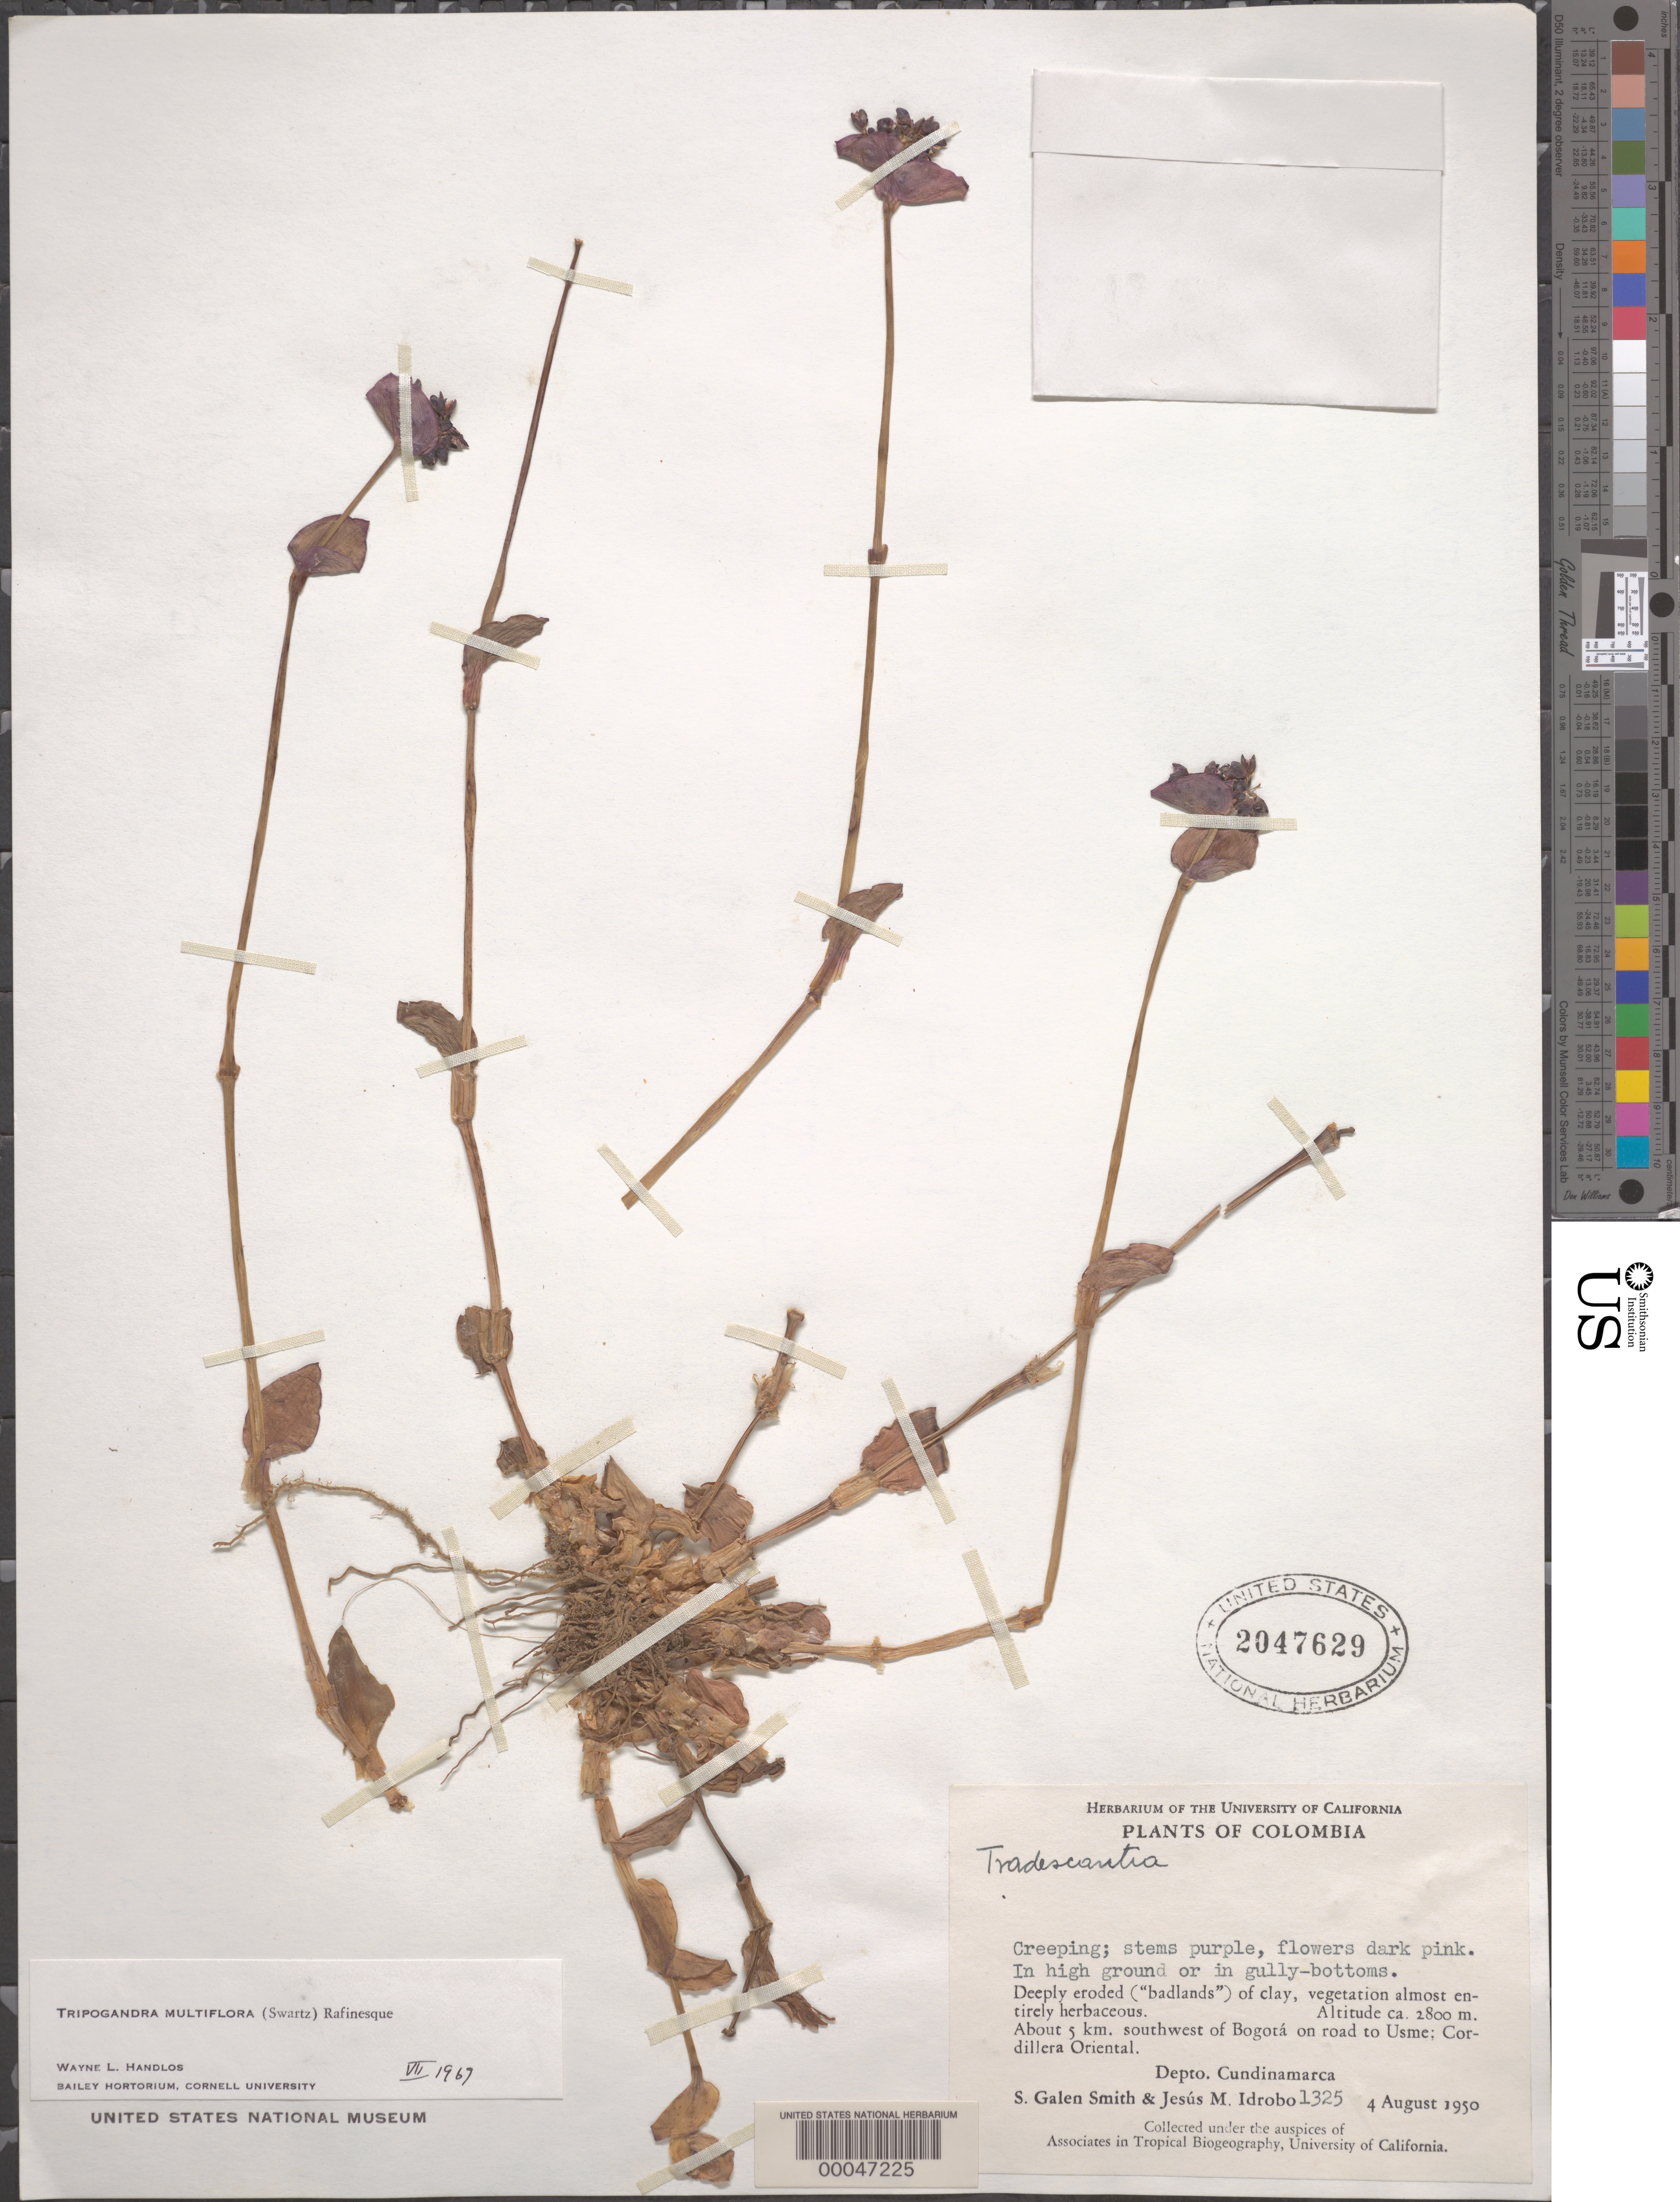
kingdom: Plantae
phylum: Tracheophyta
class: Liliopsida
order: Commelinales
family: Commelinaceae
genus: Tripogandra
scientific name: Tripogandra multiflora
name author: (Sw.) Raf.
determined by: Handlos, W. L.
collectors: G. Smith & J. M. Idrobo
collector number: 1325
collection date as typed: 04 Aug 1950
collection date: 1950-08-04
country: Colombia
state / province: Cundinamarca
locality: SE of Bogota, road to Usme, Cordillera Oriental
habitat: Gully bottoms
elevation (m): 2800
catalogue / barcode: US 2047629